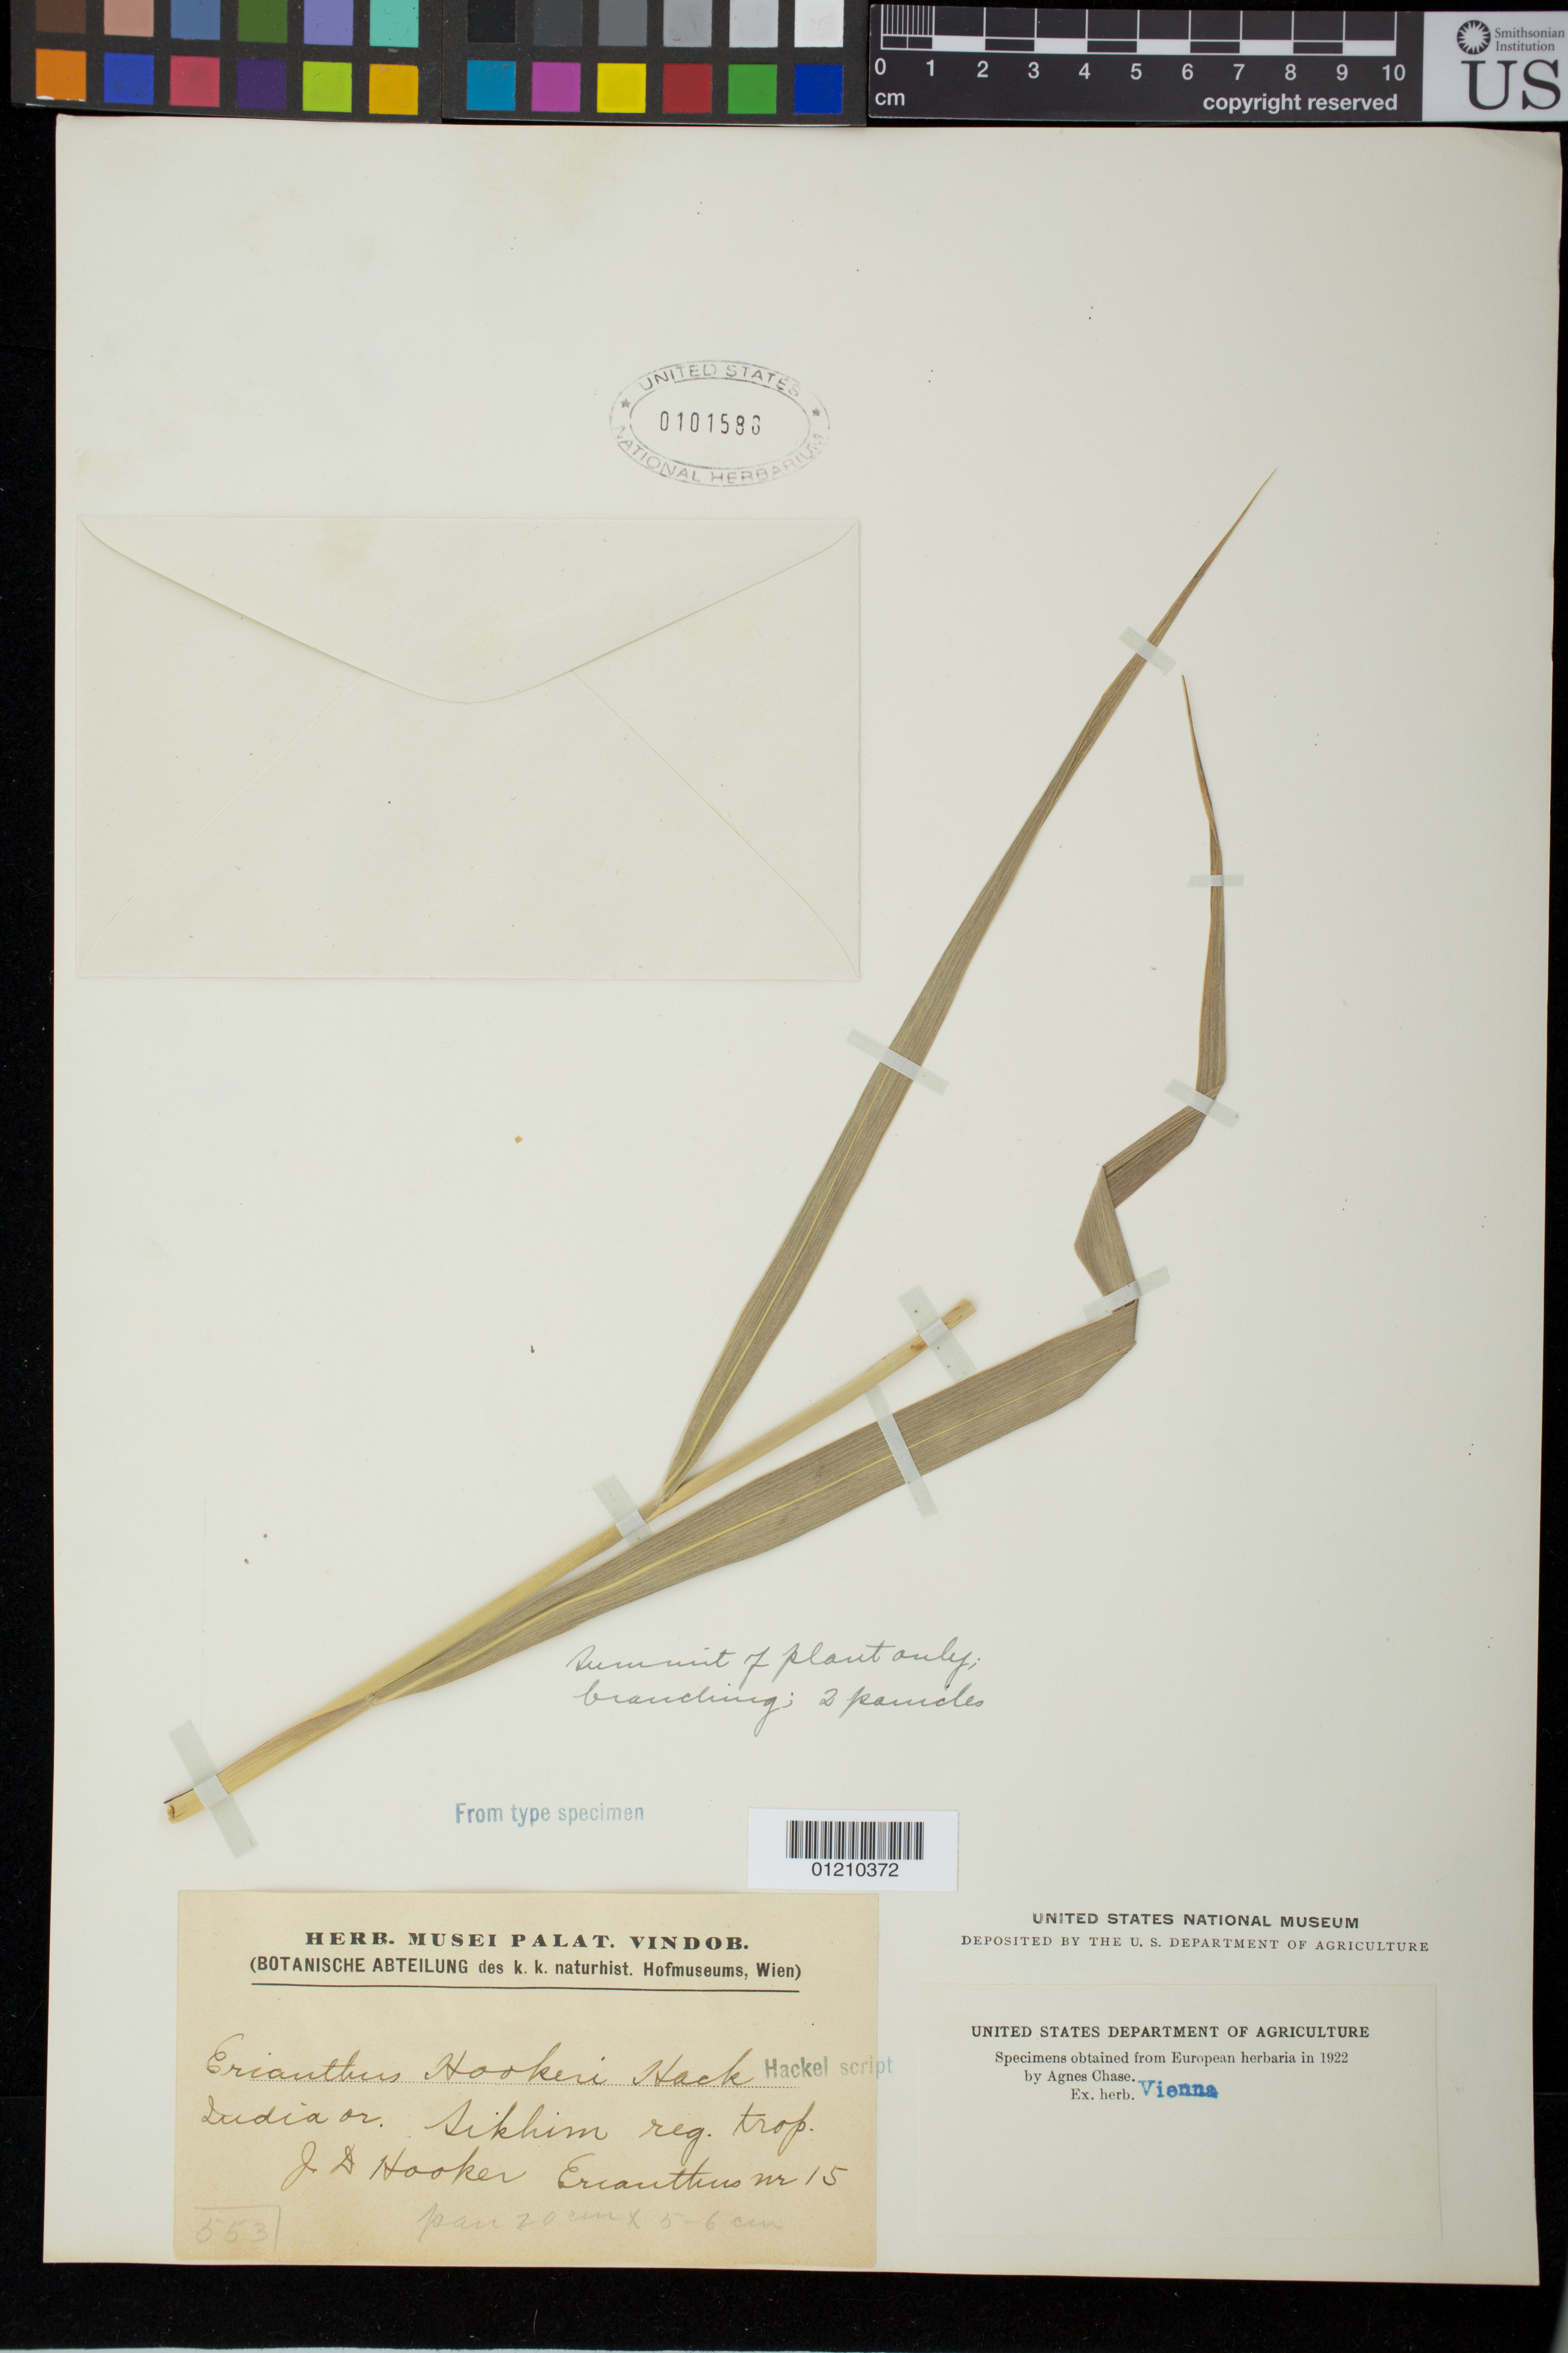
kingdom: Plantae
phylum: Tracheophyta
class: Liliopsida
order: Poales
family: Poaceae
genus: Erianthus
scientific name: Erianthus hookeri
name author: Hack.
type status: Type Collection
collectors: J. D. Hooker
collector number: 553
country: India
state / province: Sikkim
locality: Sikkim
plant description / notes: Fragmentary material of type specimen ex herb. Vienna.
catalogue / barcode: US 101588